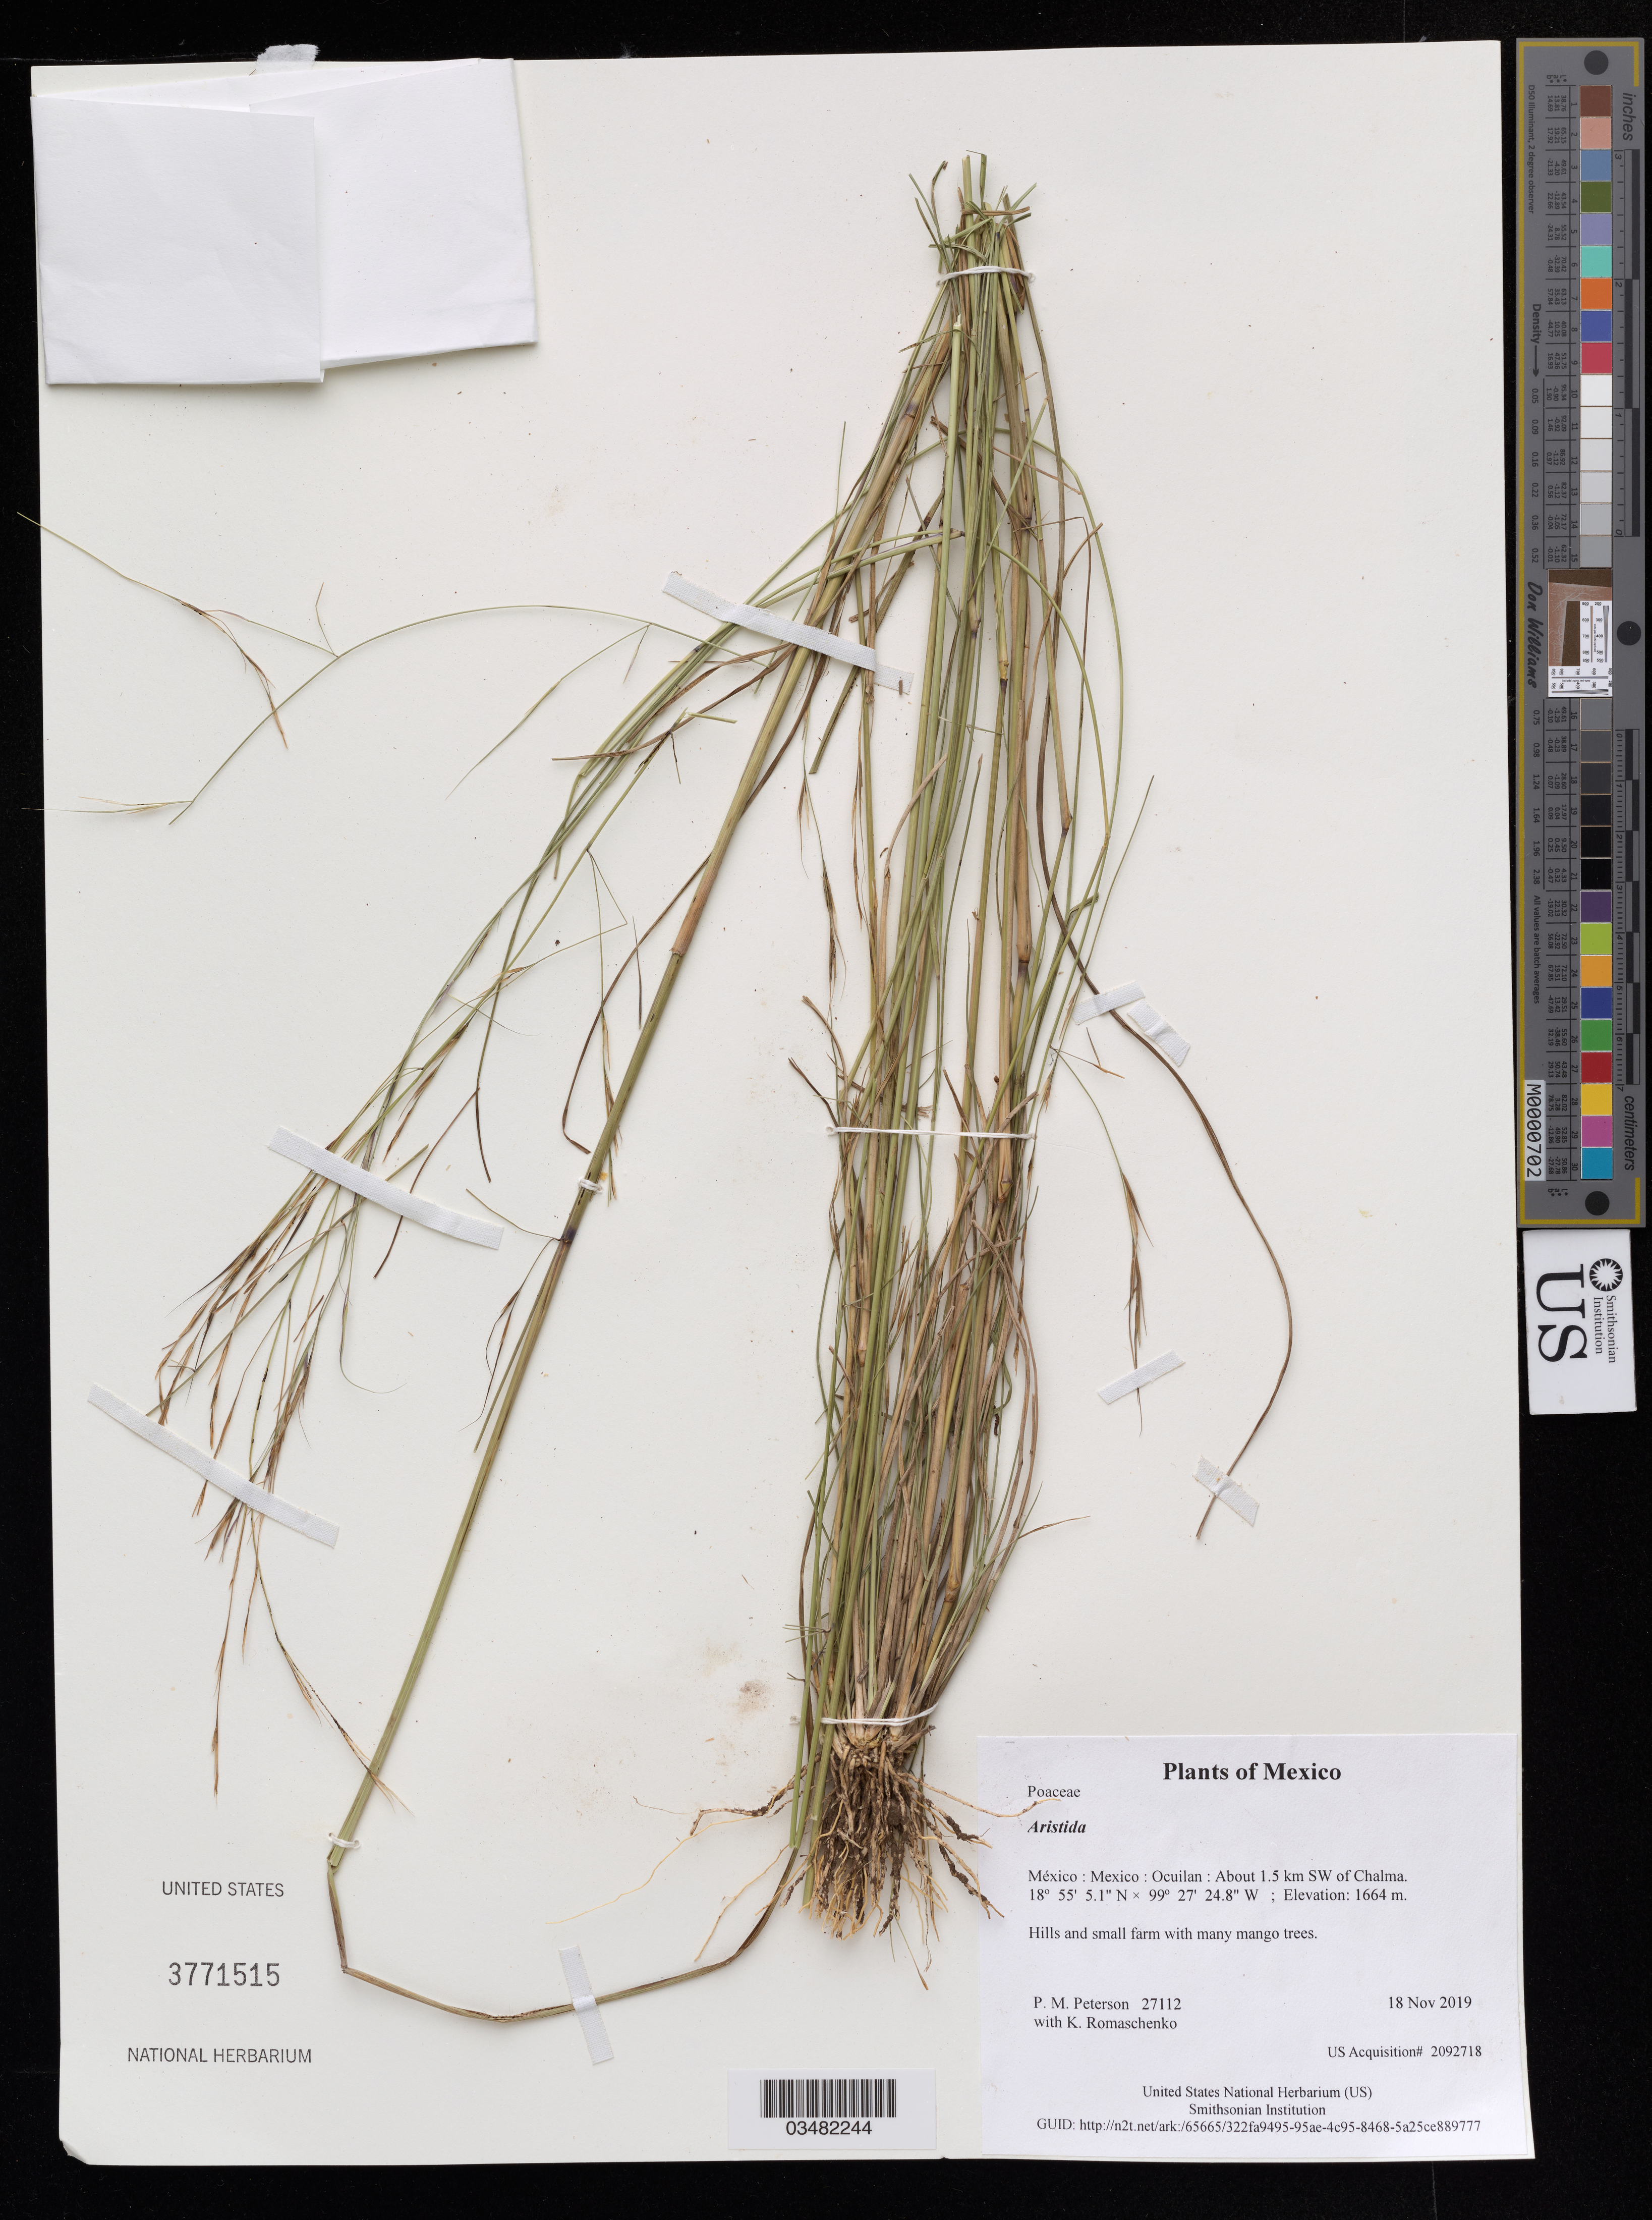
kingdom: Plantae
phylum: Tracheophyta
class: Liliopsida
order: Poales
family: Poaceae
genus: Aristida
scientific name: Aristida sp.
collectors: P. M. Peterson & K. Romaschenko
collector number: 27112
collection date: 2019-11-18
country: México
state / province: Mexico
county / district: Ocuilan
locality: About 1.5 km SW of Chalma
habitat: Hills and small farm with many mango trees.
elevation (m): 1664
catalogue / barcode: US 3771515